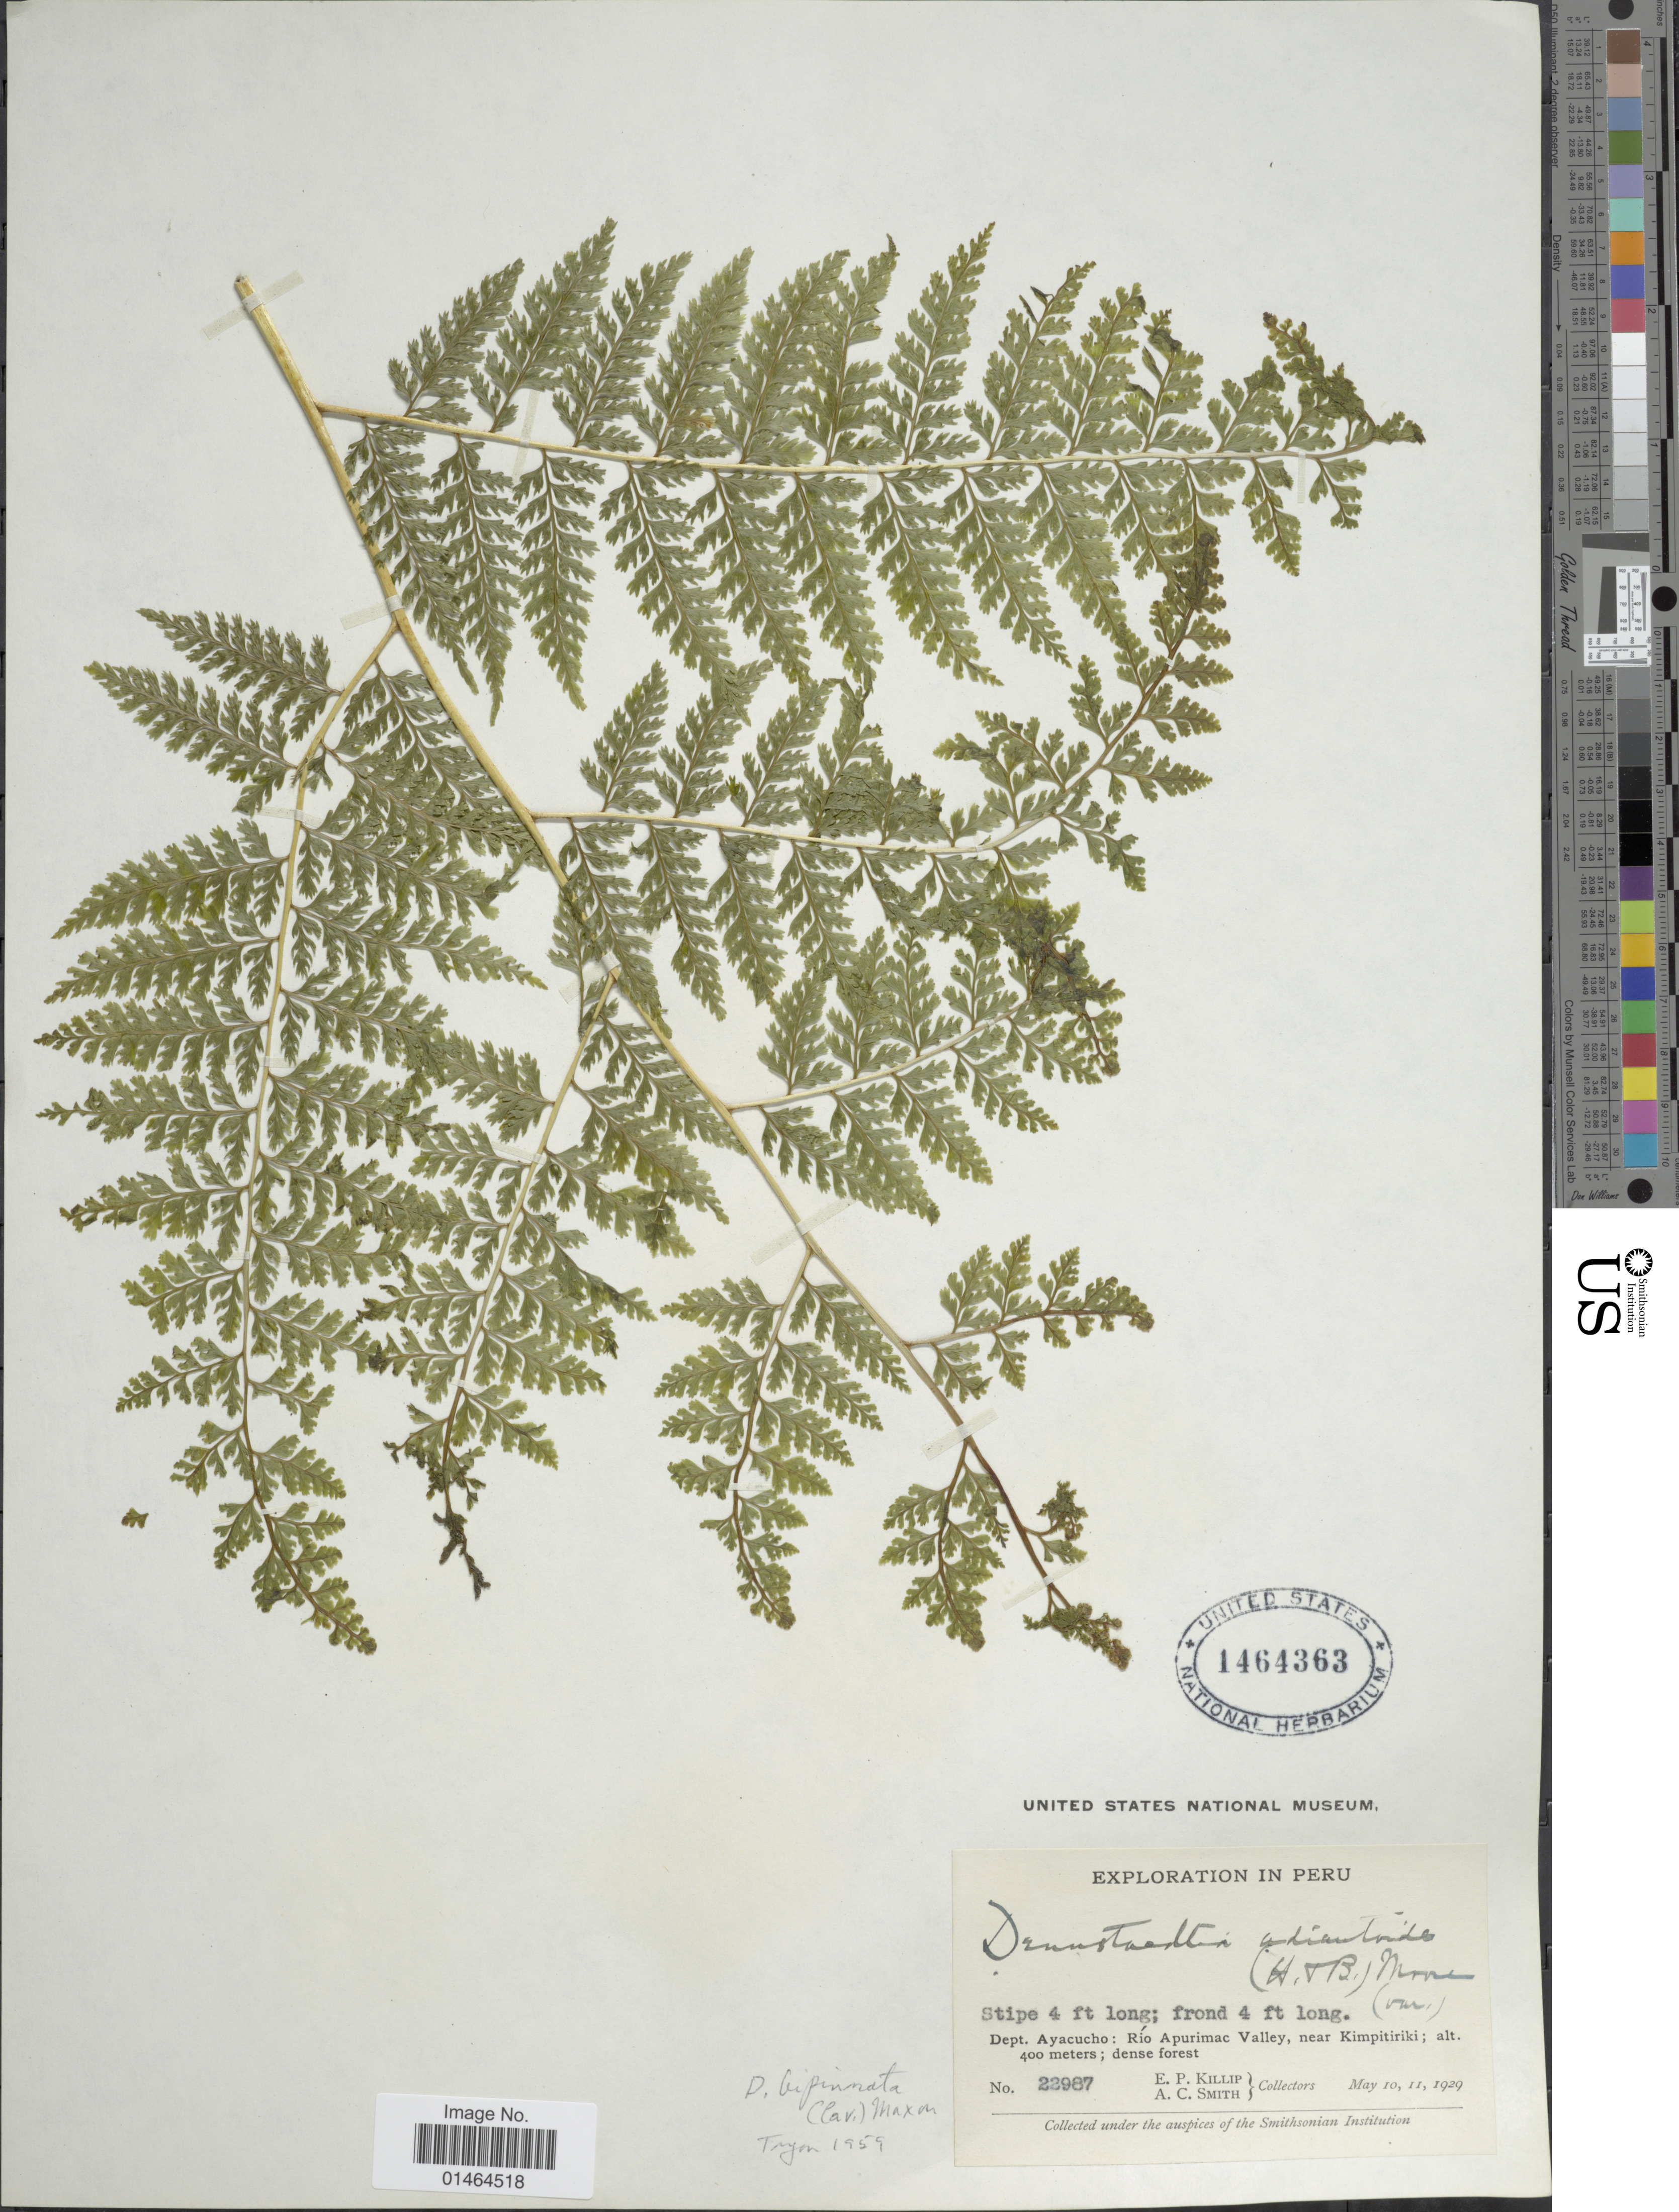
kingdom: Plantae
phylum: Tracheophyta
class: Polypodiopsida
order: Polypodiales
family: Dennstaedtiaceae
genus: Dennstaedtia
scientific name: Dennstaedtia bipinnata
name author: (Cav.) Maxon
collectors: E. P. Killip & A. C. Smith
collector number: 22987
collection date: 1929-05-10/1929-05-11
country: Peru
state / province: Ayacucho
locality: Río Apurimac Valley, near Kimpitiriki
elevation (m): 400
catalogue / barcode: US 1464363